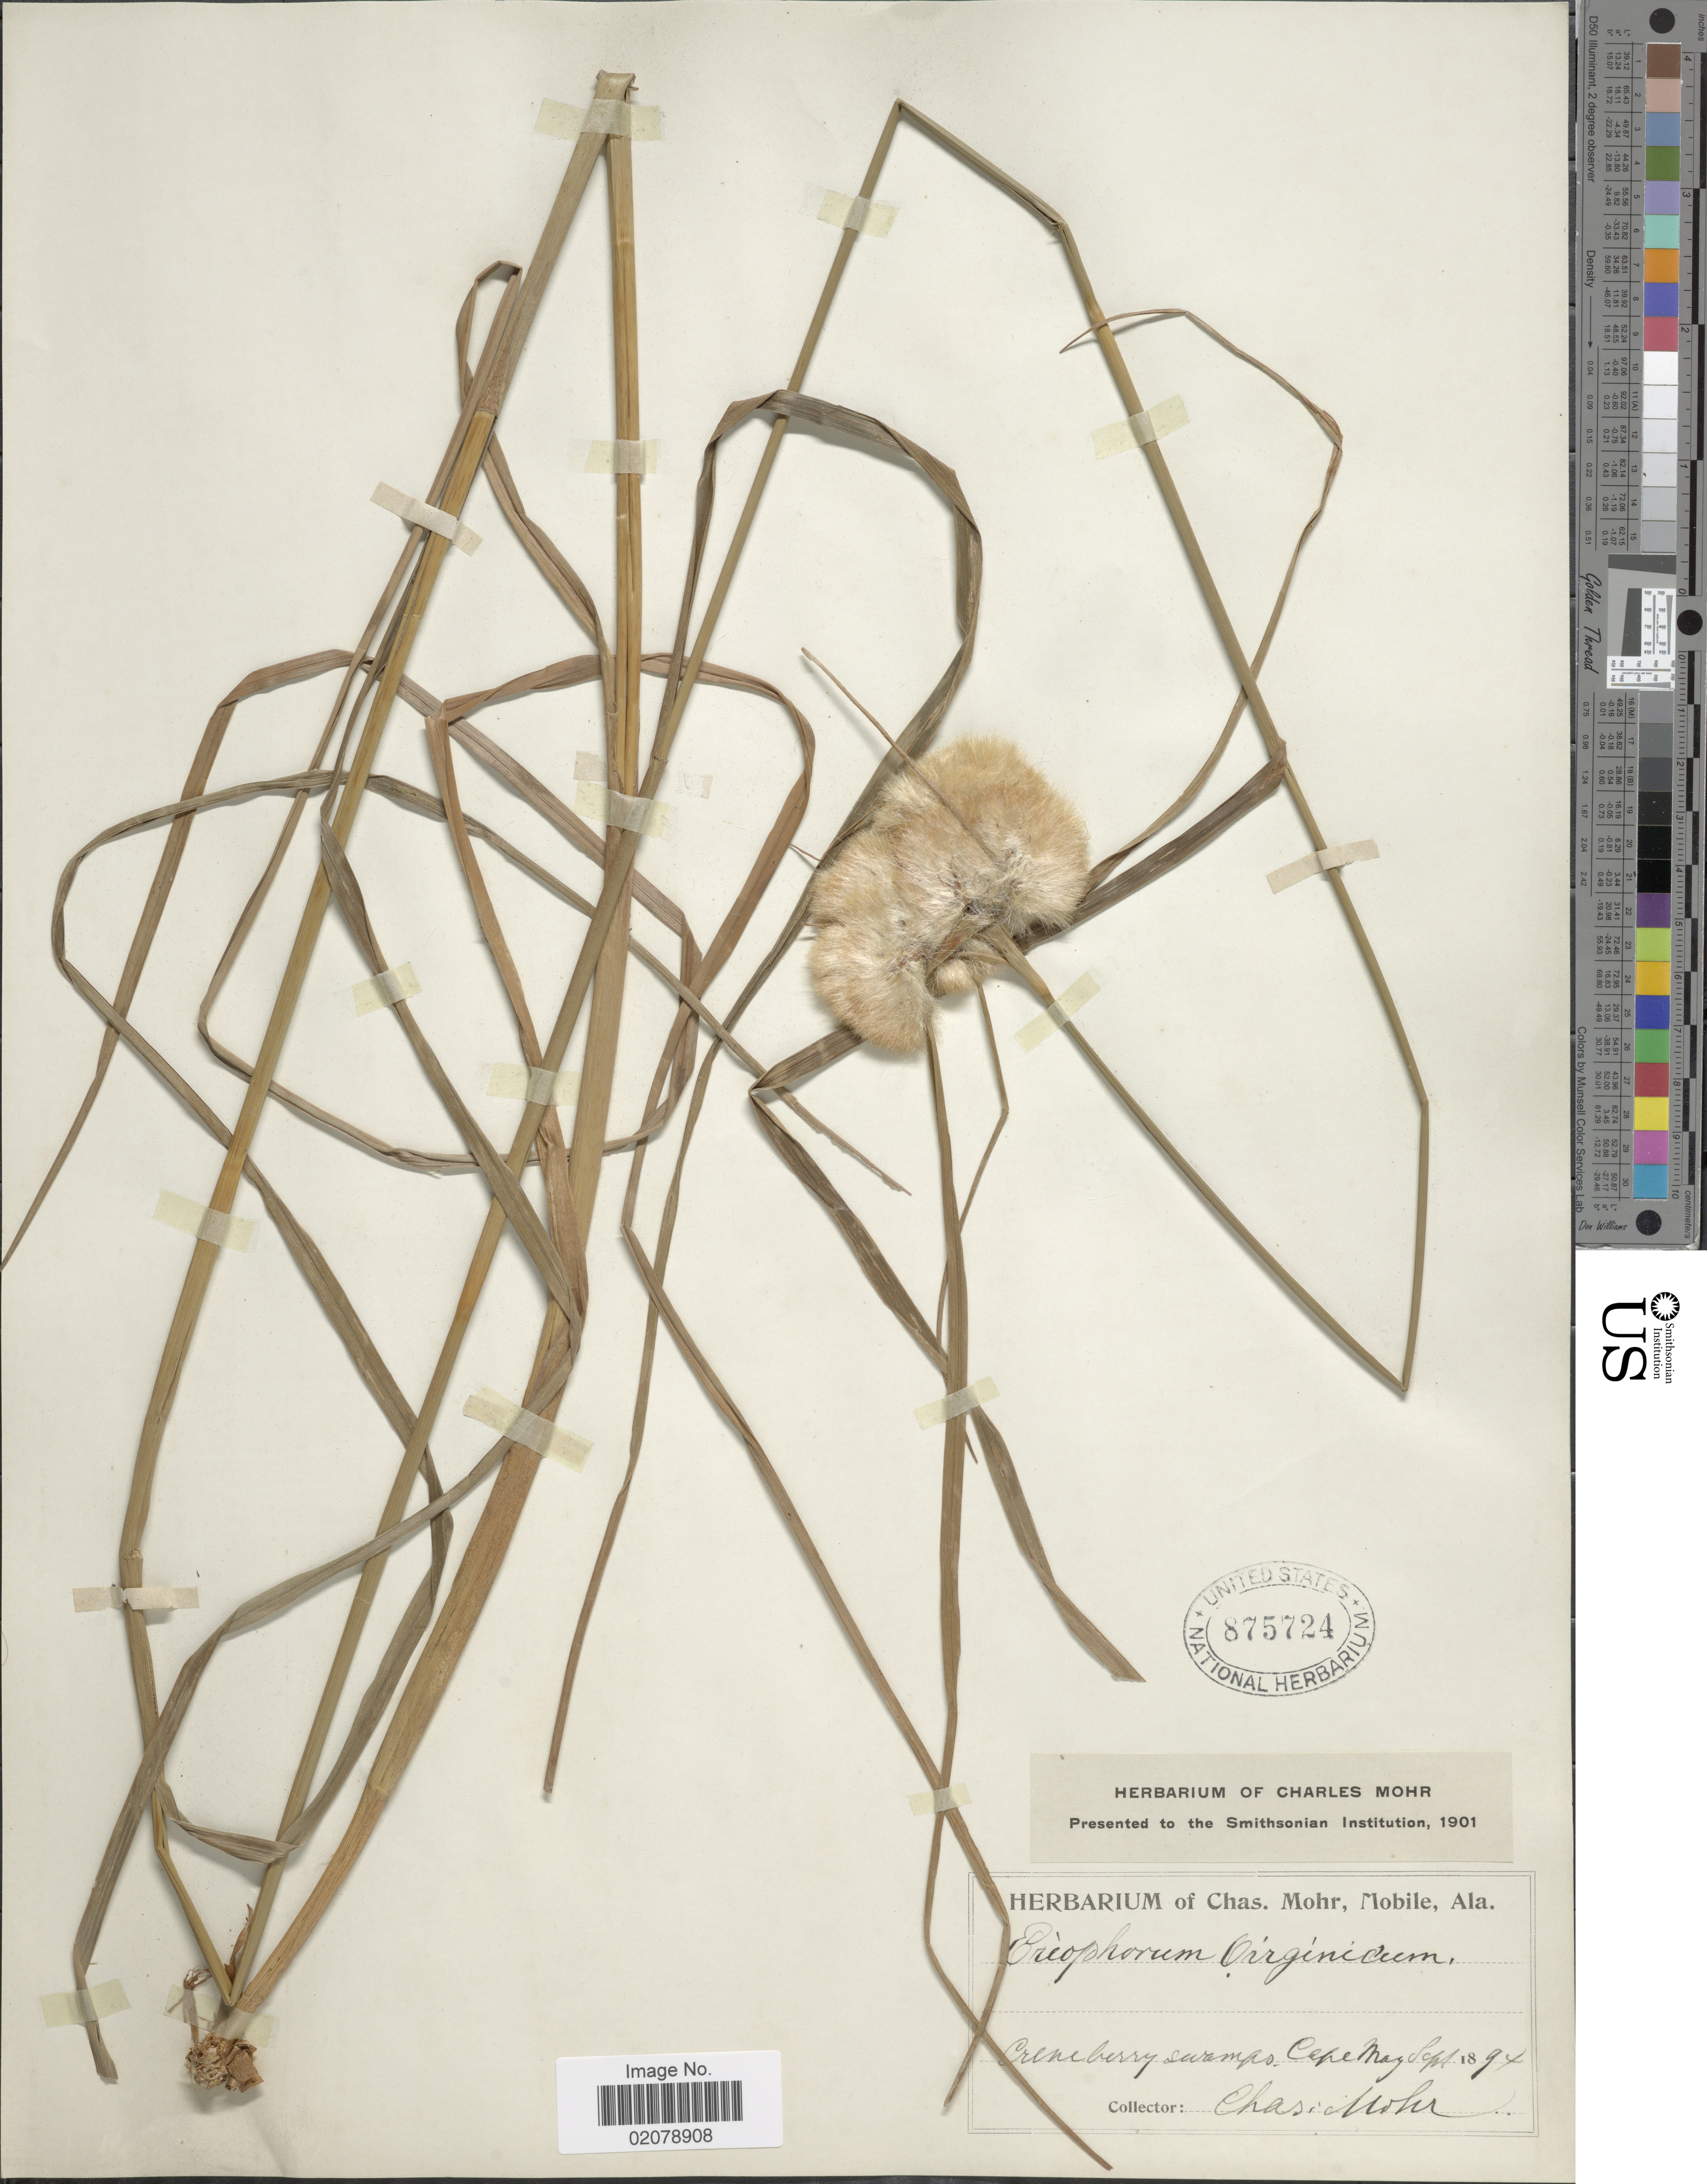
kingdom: Plantae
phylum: Tracheophyta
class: Liliopsida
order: Poales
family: Cyperaceae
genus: Eriophorum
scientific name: Eriophorum virginicum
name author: L.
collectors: C. T. Mohr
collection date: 1894-09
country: United States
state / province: New Jersey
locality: Creneberry [interpreted] swamps Cape May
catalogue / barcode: US 875724